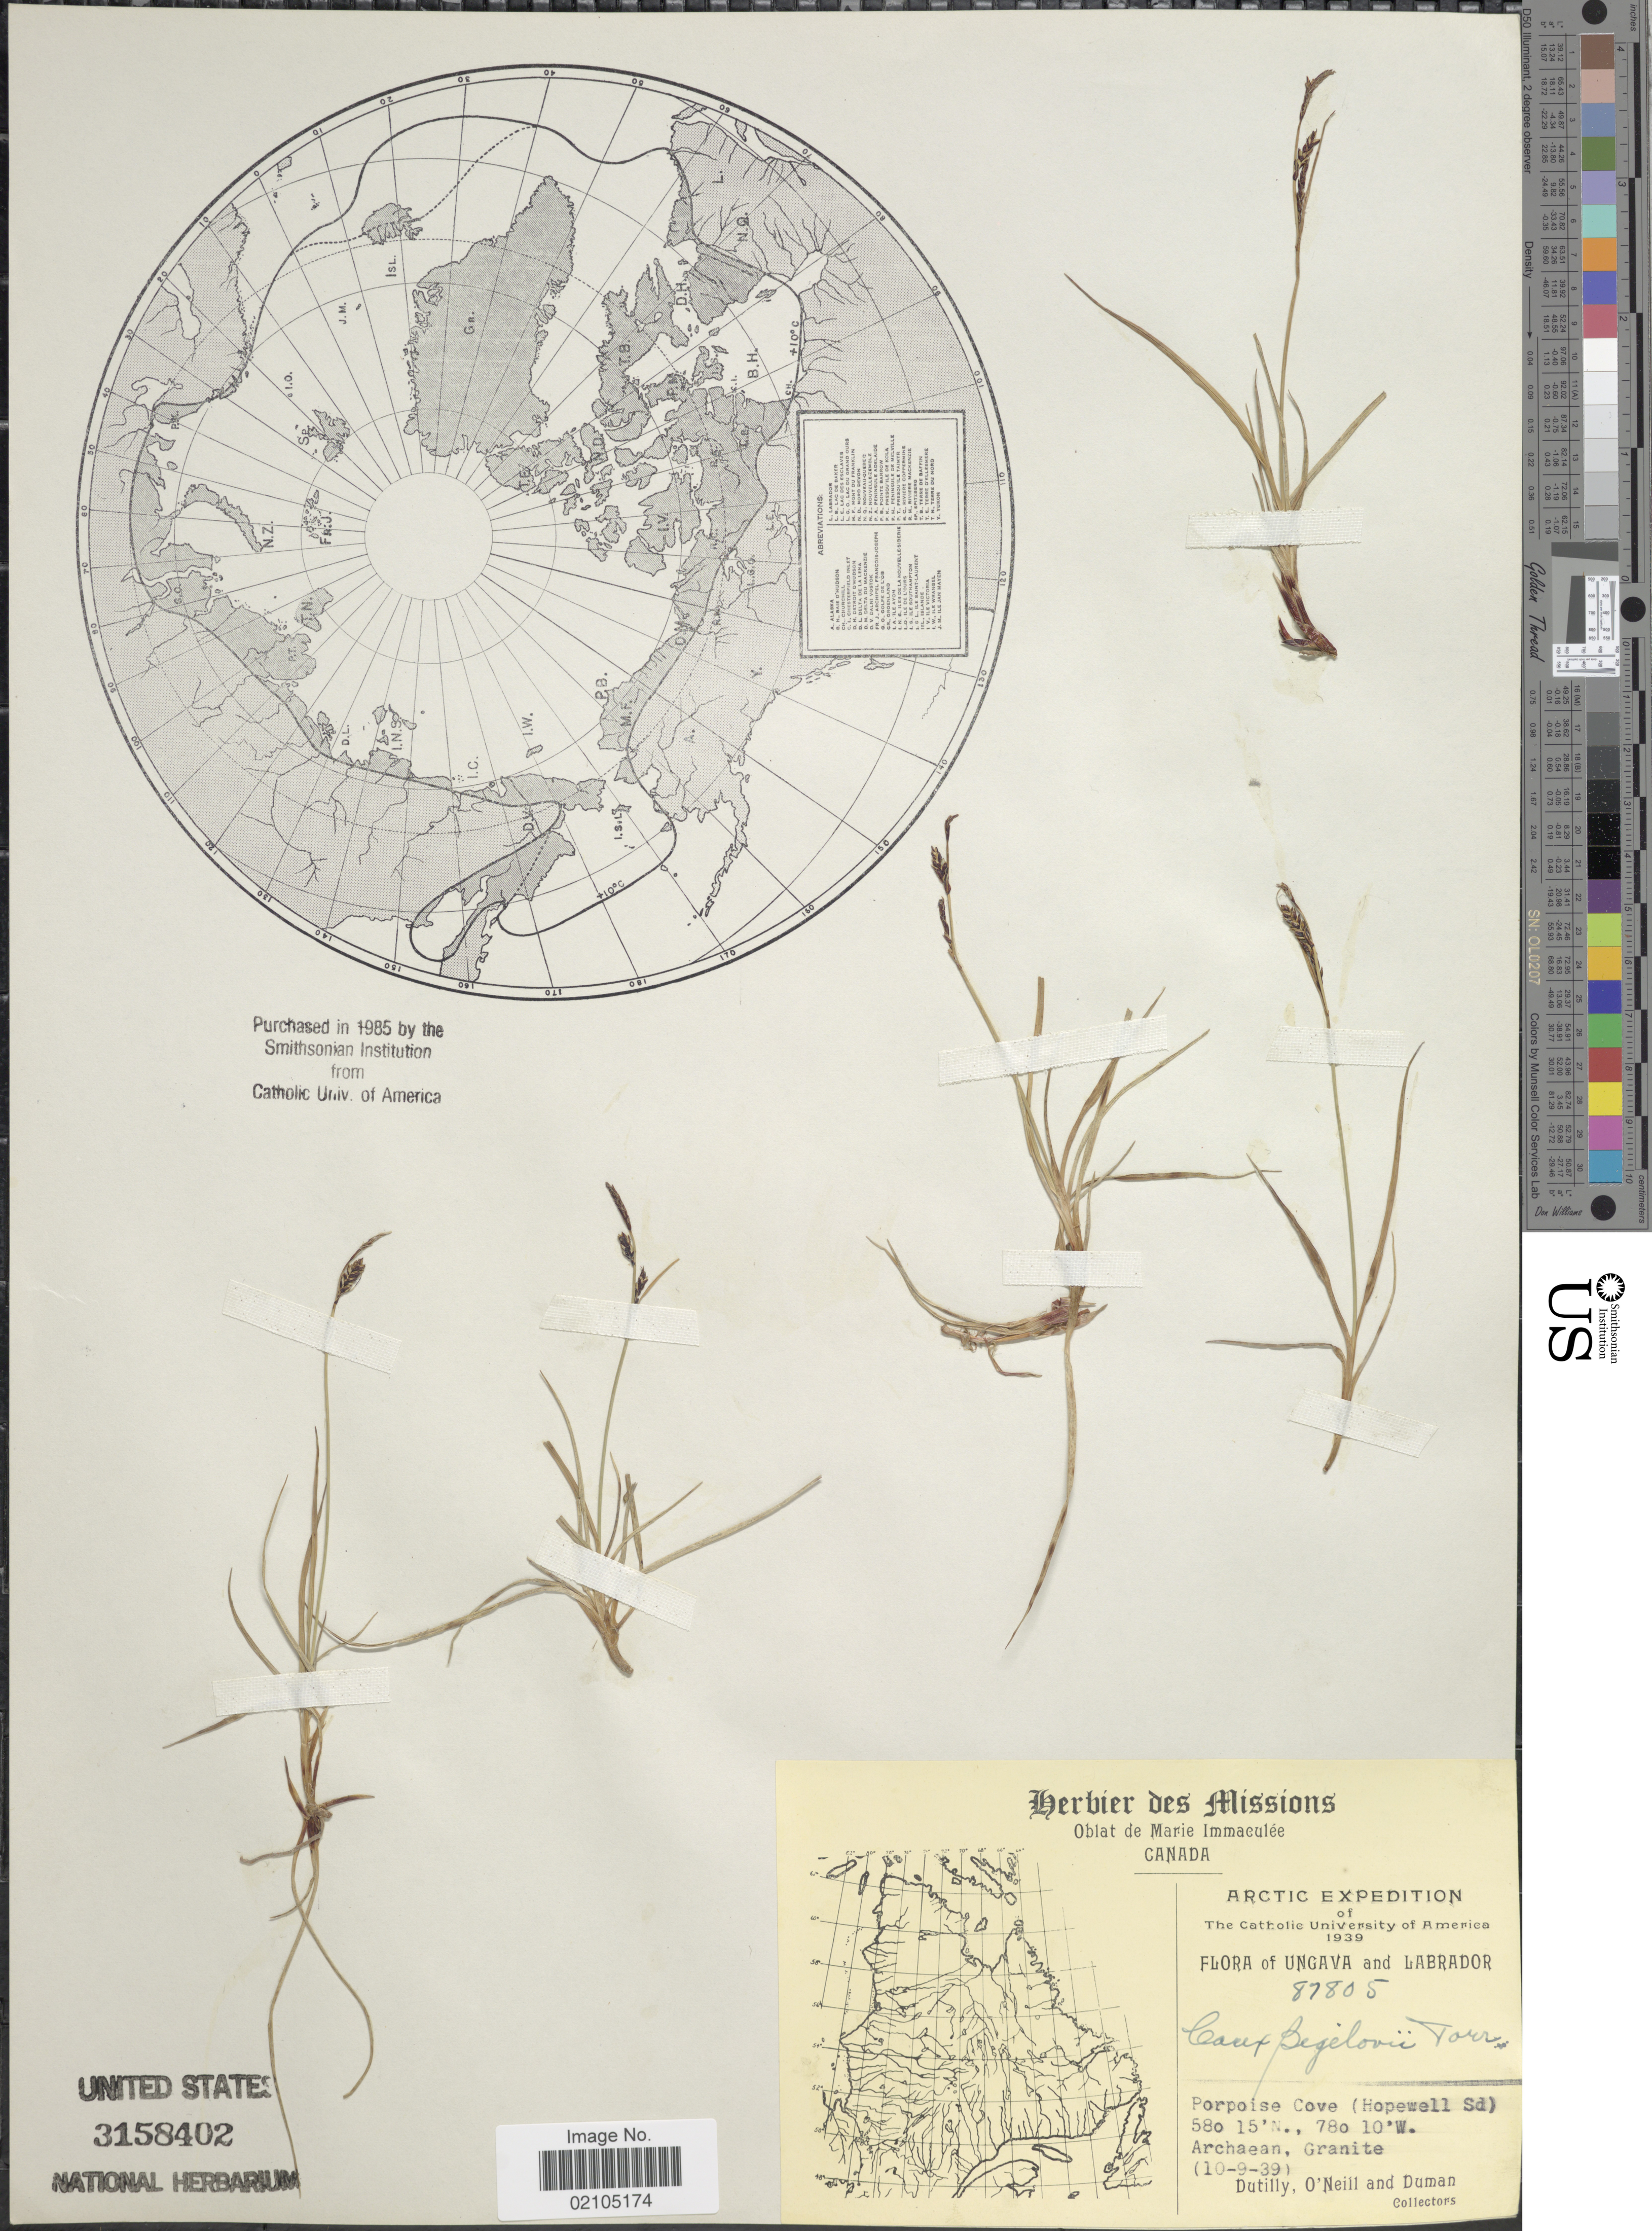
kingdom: Plantae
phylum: Tracheophyta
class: Liliopsida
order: Poales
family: Cyperaceae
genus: Carex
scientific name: Carex bigelowii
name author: Torr. ex Schwein.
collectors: -. Dutilly, -. O'Neill & -. Duman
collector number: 87805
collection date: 1939-09-10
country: Canada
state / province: Newfoundland and Labrador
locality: Ungava and Labrador. Porpoise Cove (Hopewell Sd), Archaean, Granite. Arctic.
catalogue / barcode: US 3158402